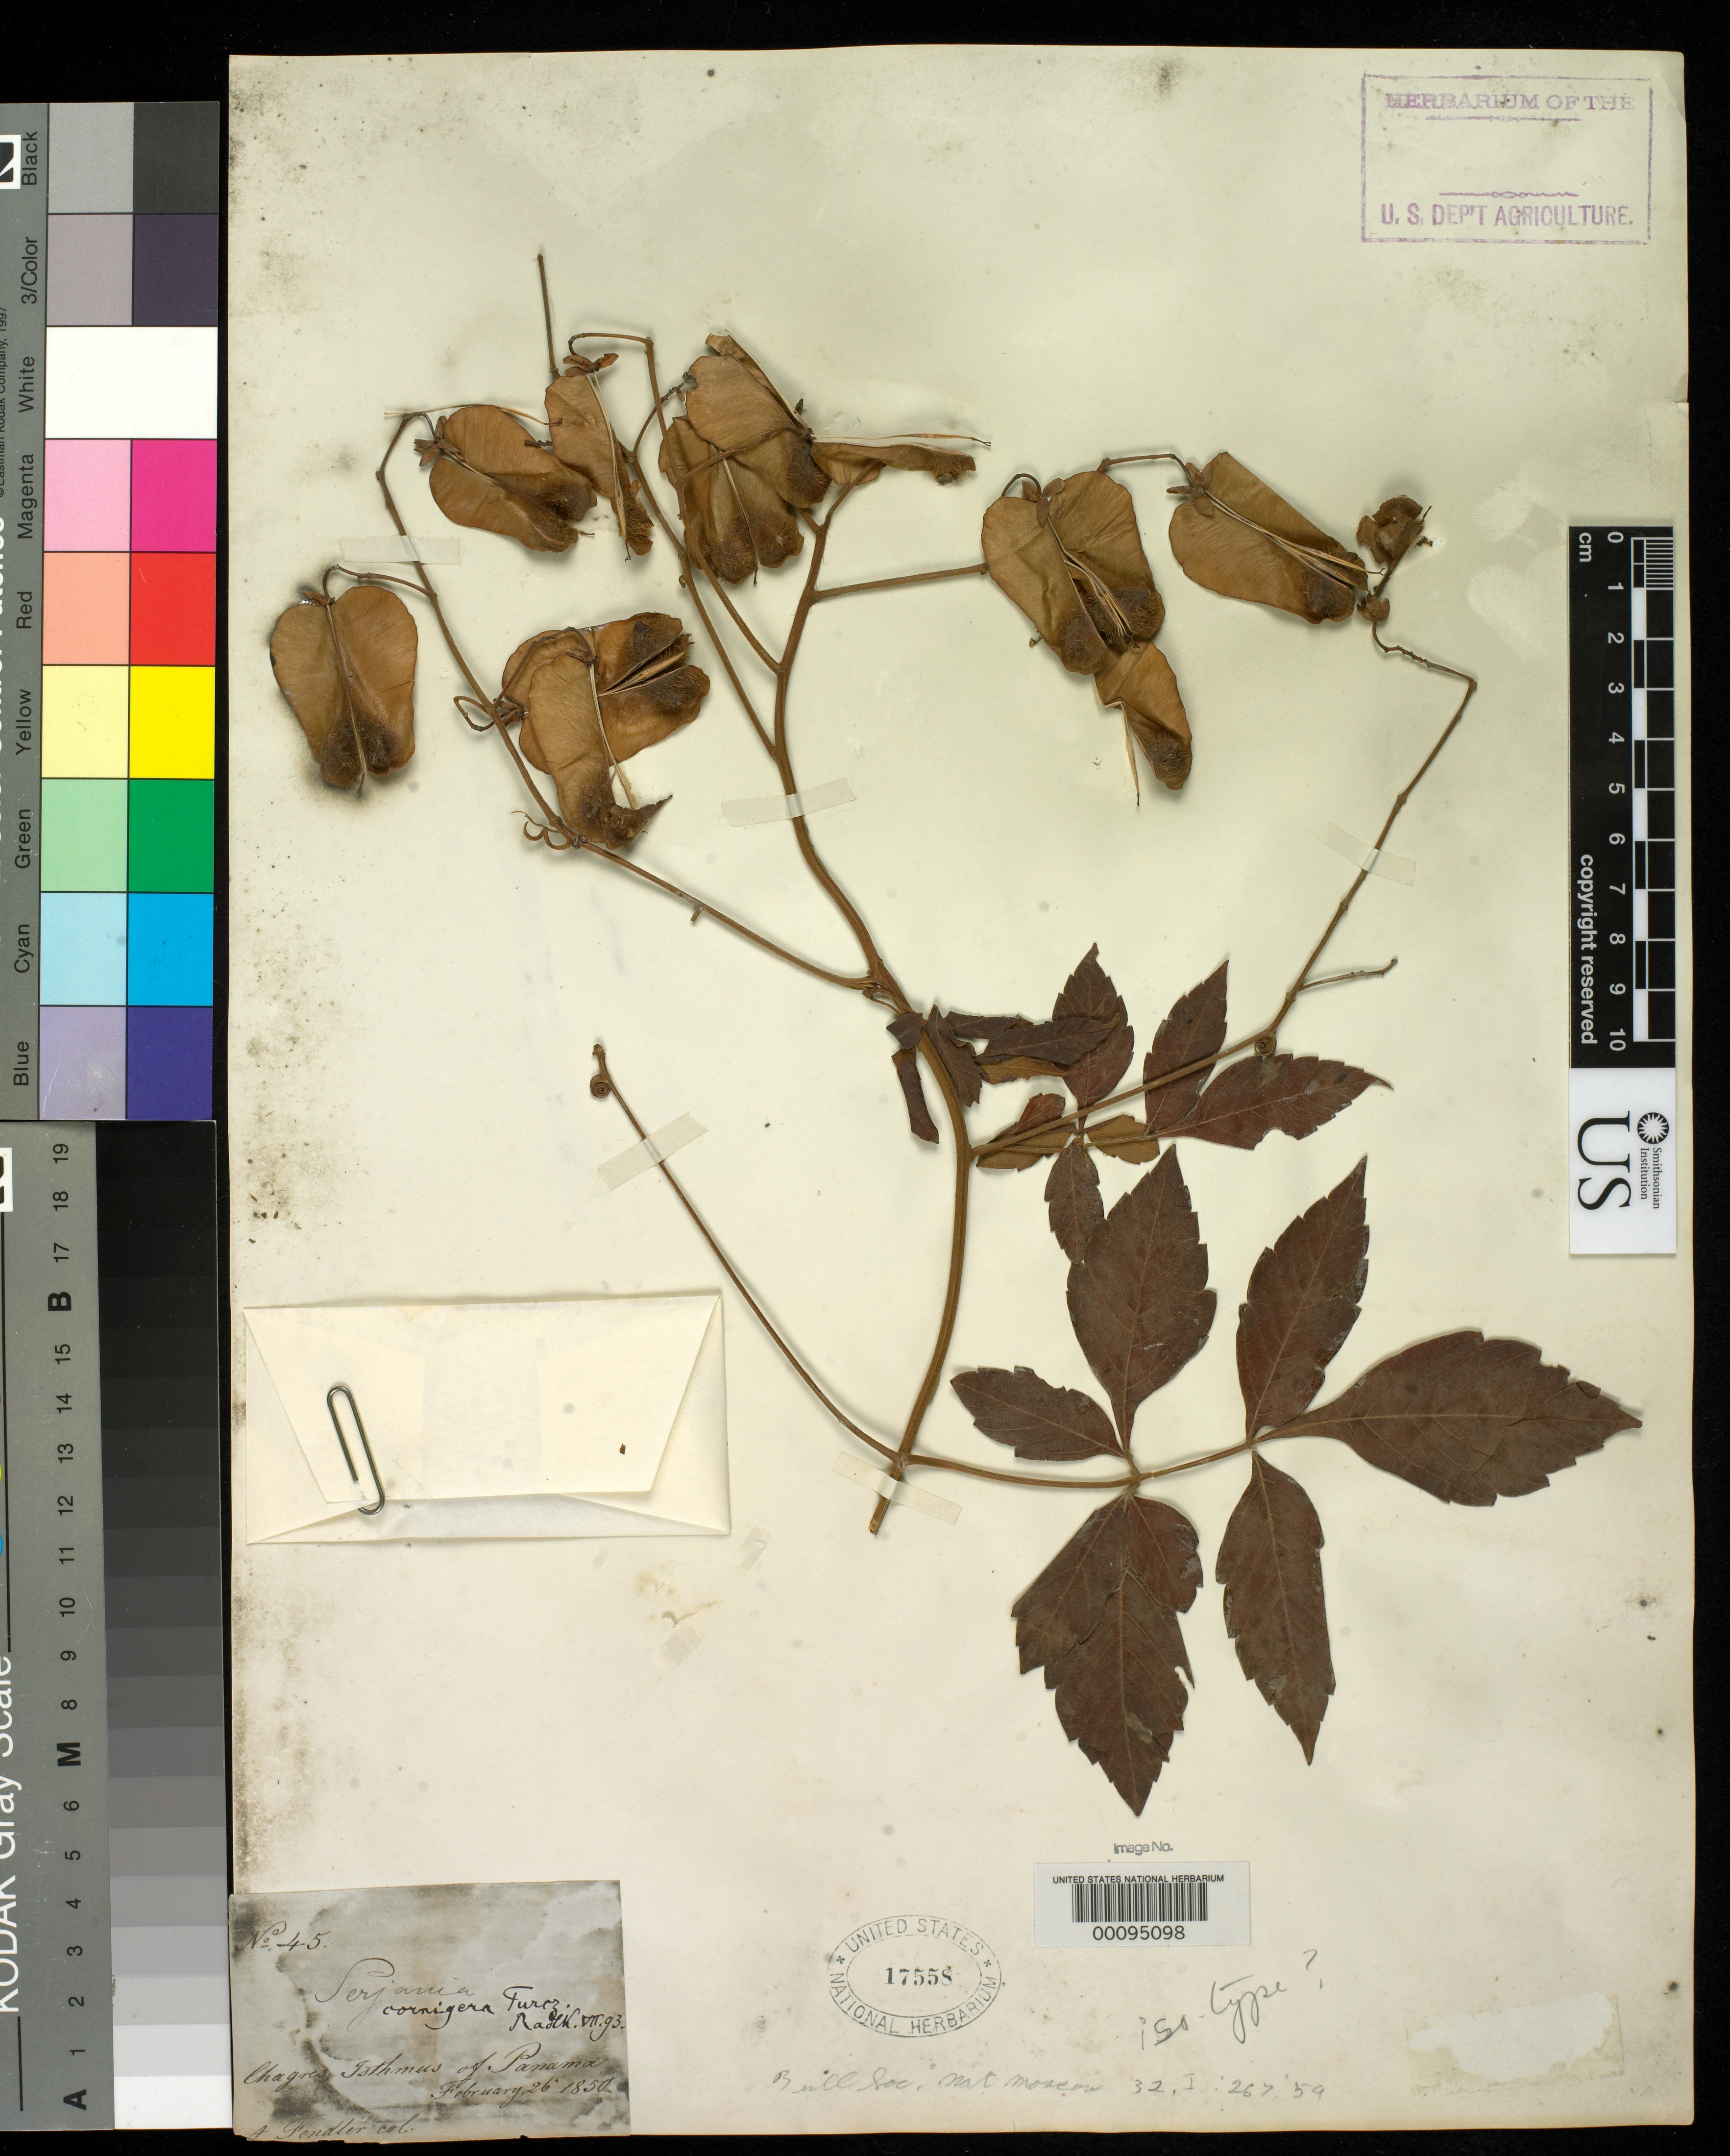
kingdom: Plantae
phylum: Tracheophyta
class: Magnoliopsida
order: Sapindales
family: Sapindaceae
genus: Serjania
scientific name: Serjania cornigera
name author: Turcz.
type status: Type Collection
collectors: A. Fendler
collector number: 45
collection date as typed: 26 Feb 1850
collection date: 1850-02-26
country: Panama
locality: Chagres.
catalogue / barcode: US 17558